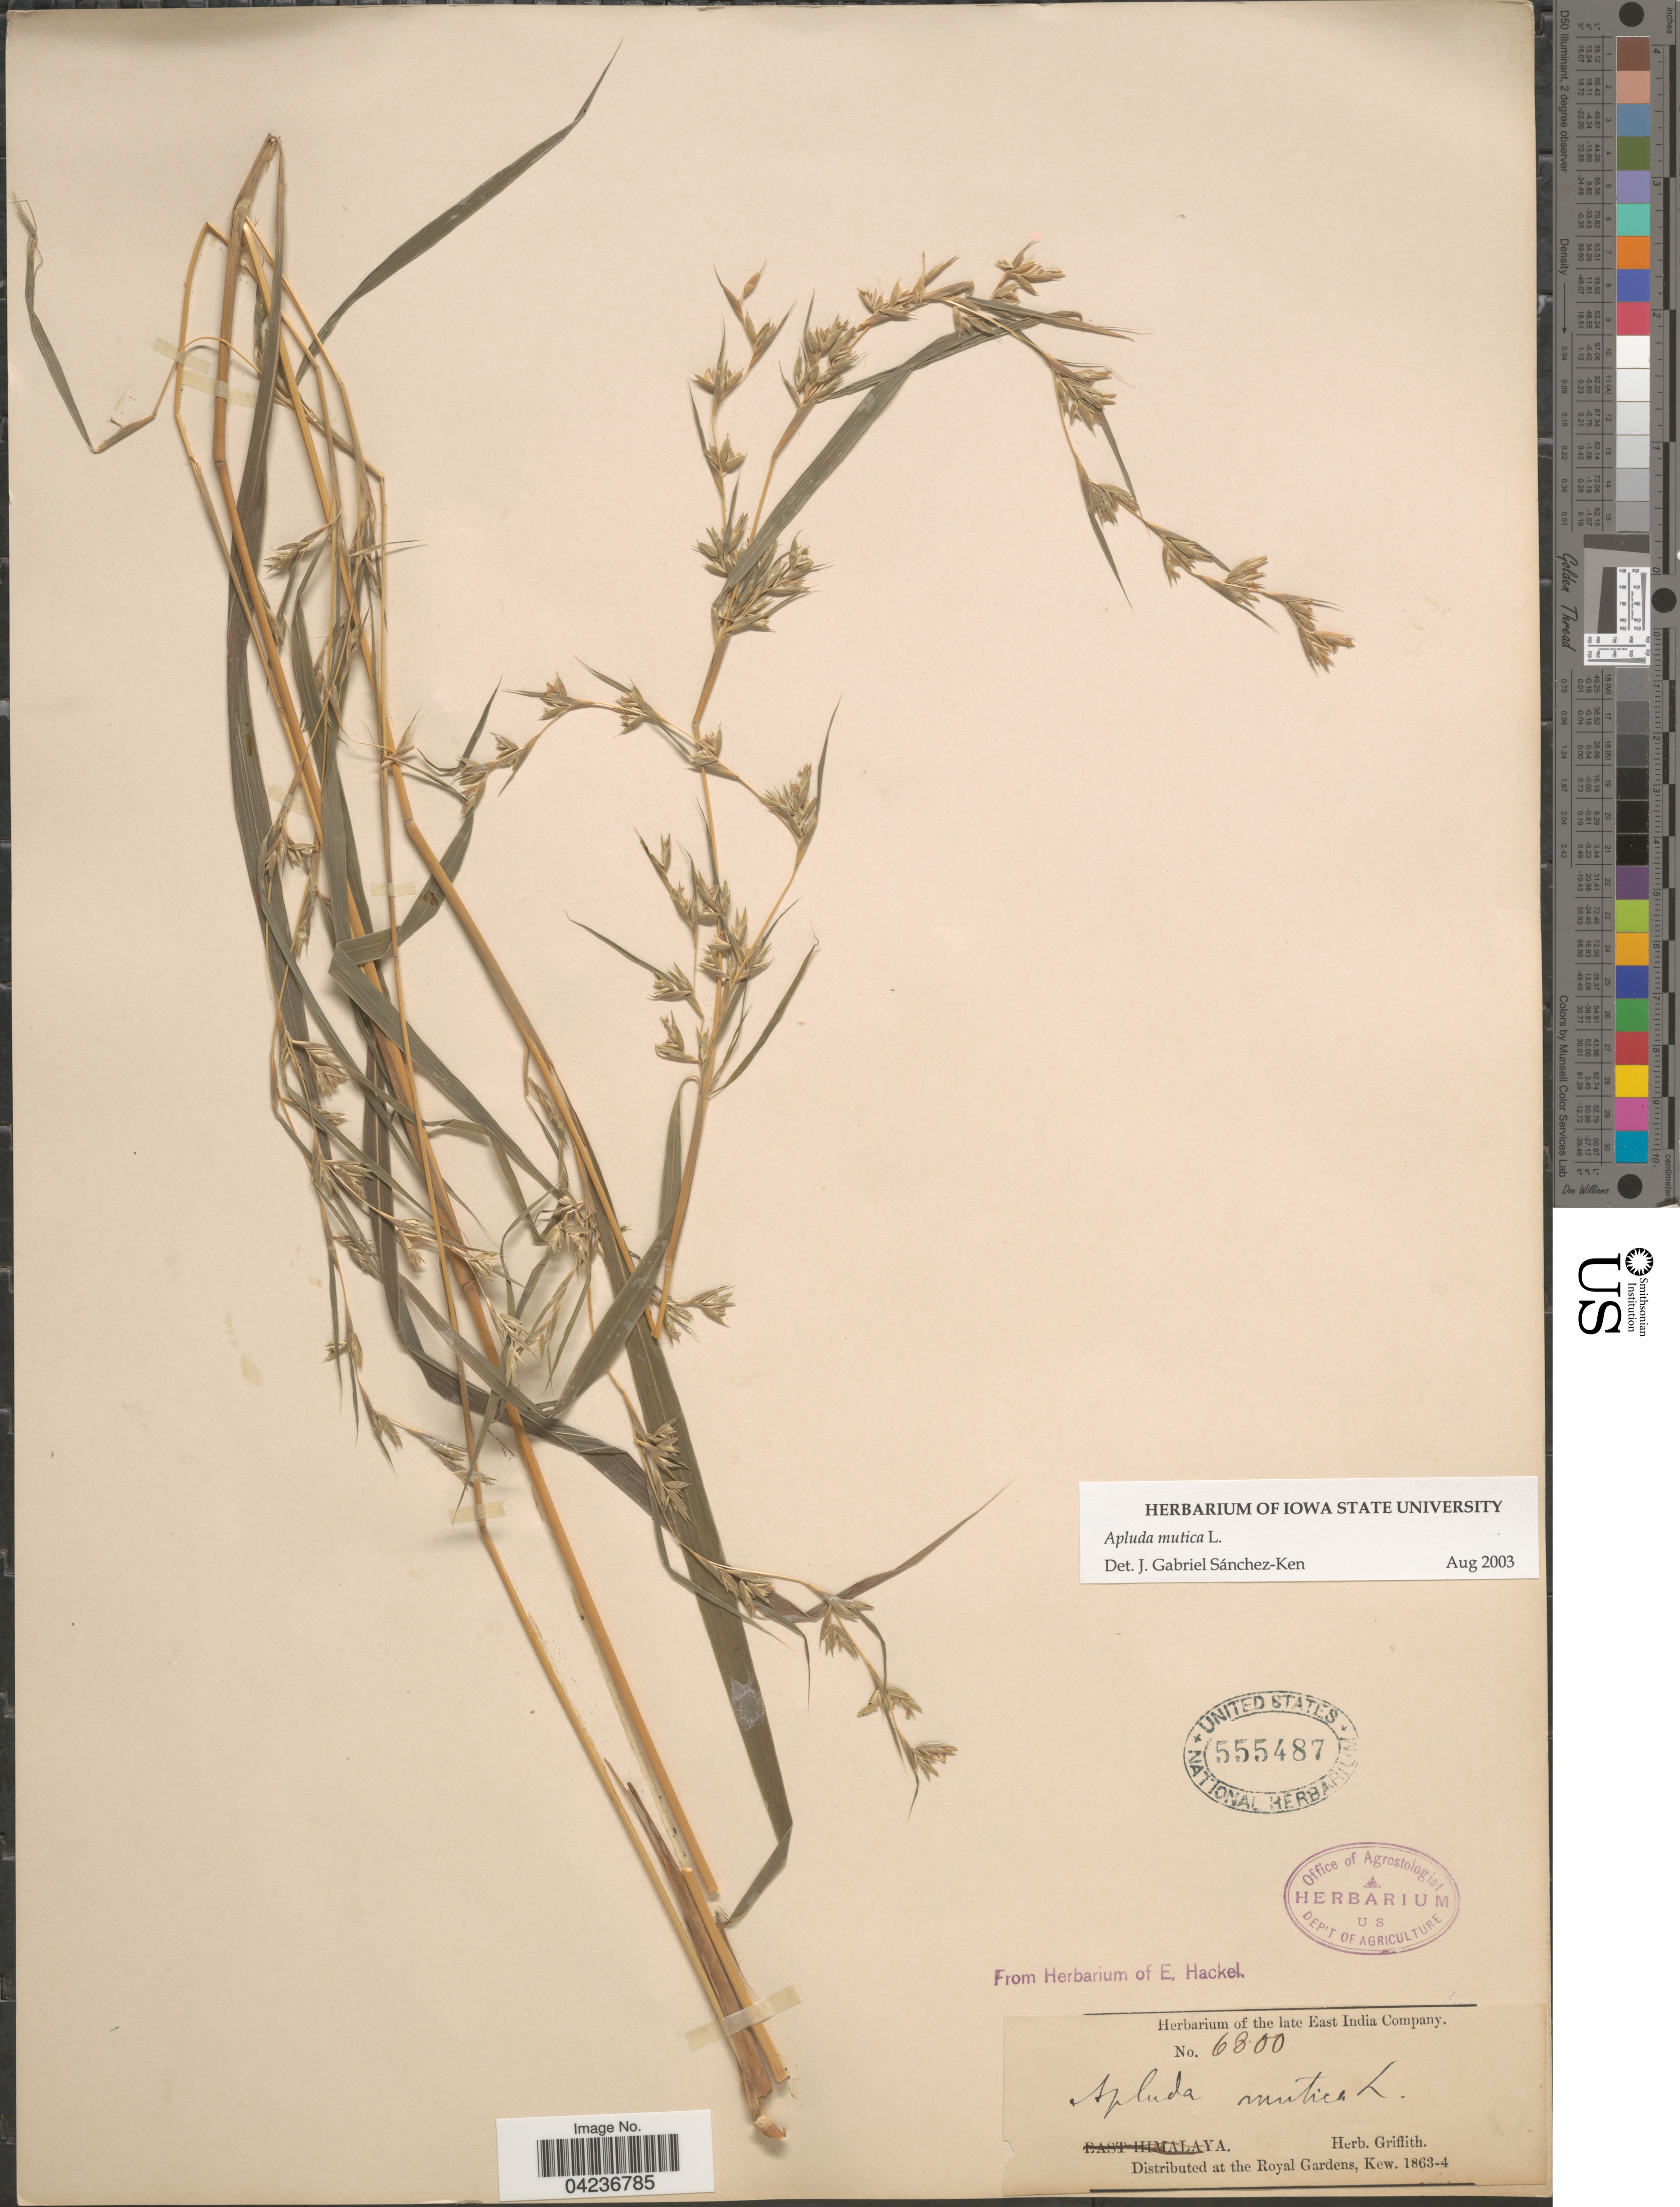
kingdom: Plantae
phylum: Tracheophyta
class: Liliopsida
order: Poales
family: Poaceae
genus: Apluda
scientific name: Apluda mutica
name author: L.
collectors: ex herb. Griffith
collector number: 6800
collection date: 1863/1864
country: India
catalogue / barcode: US 555487